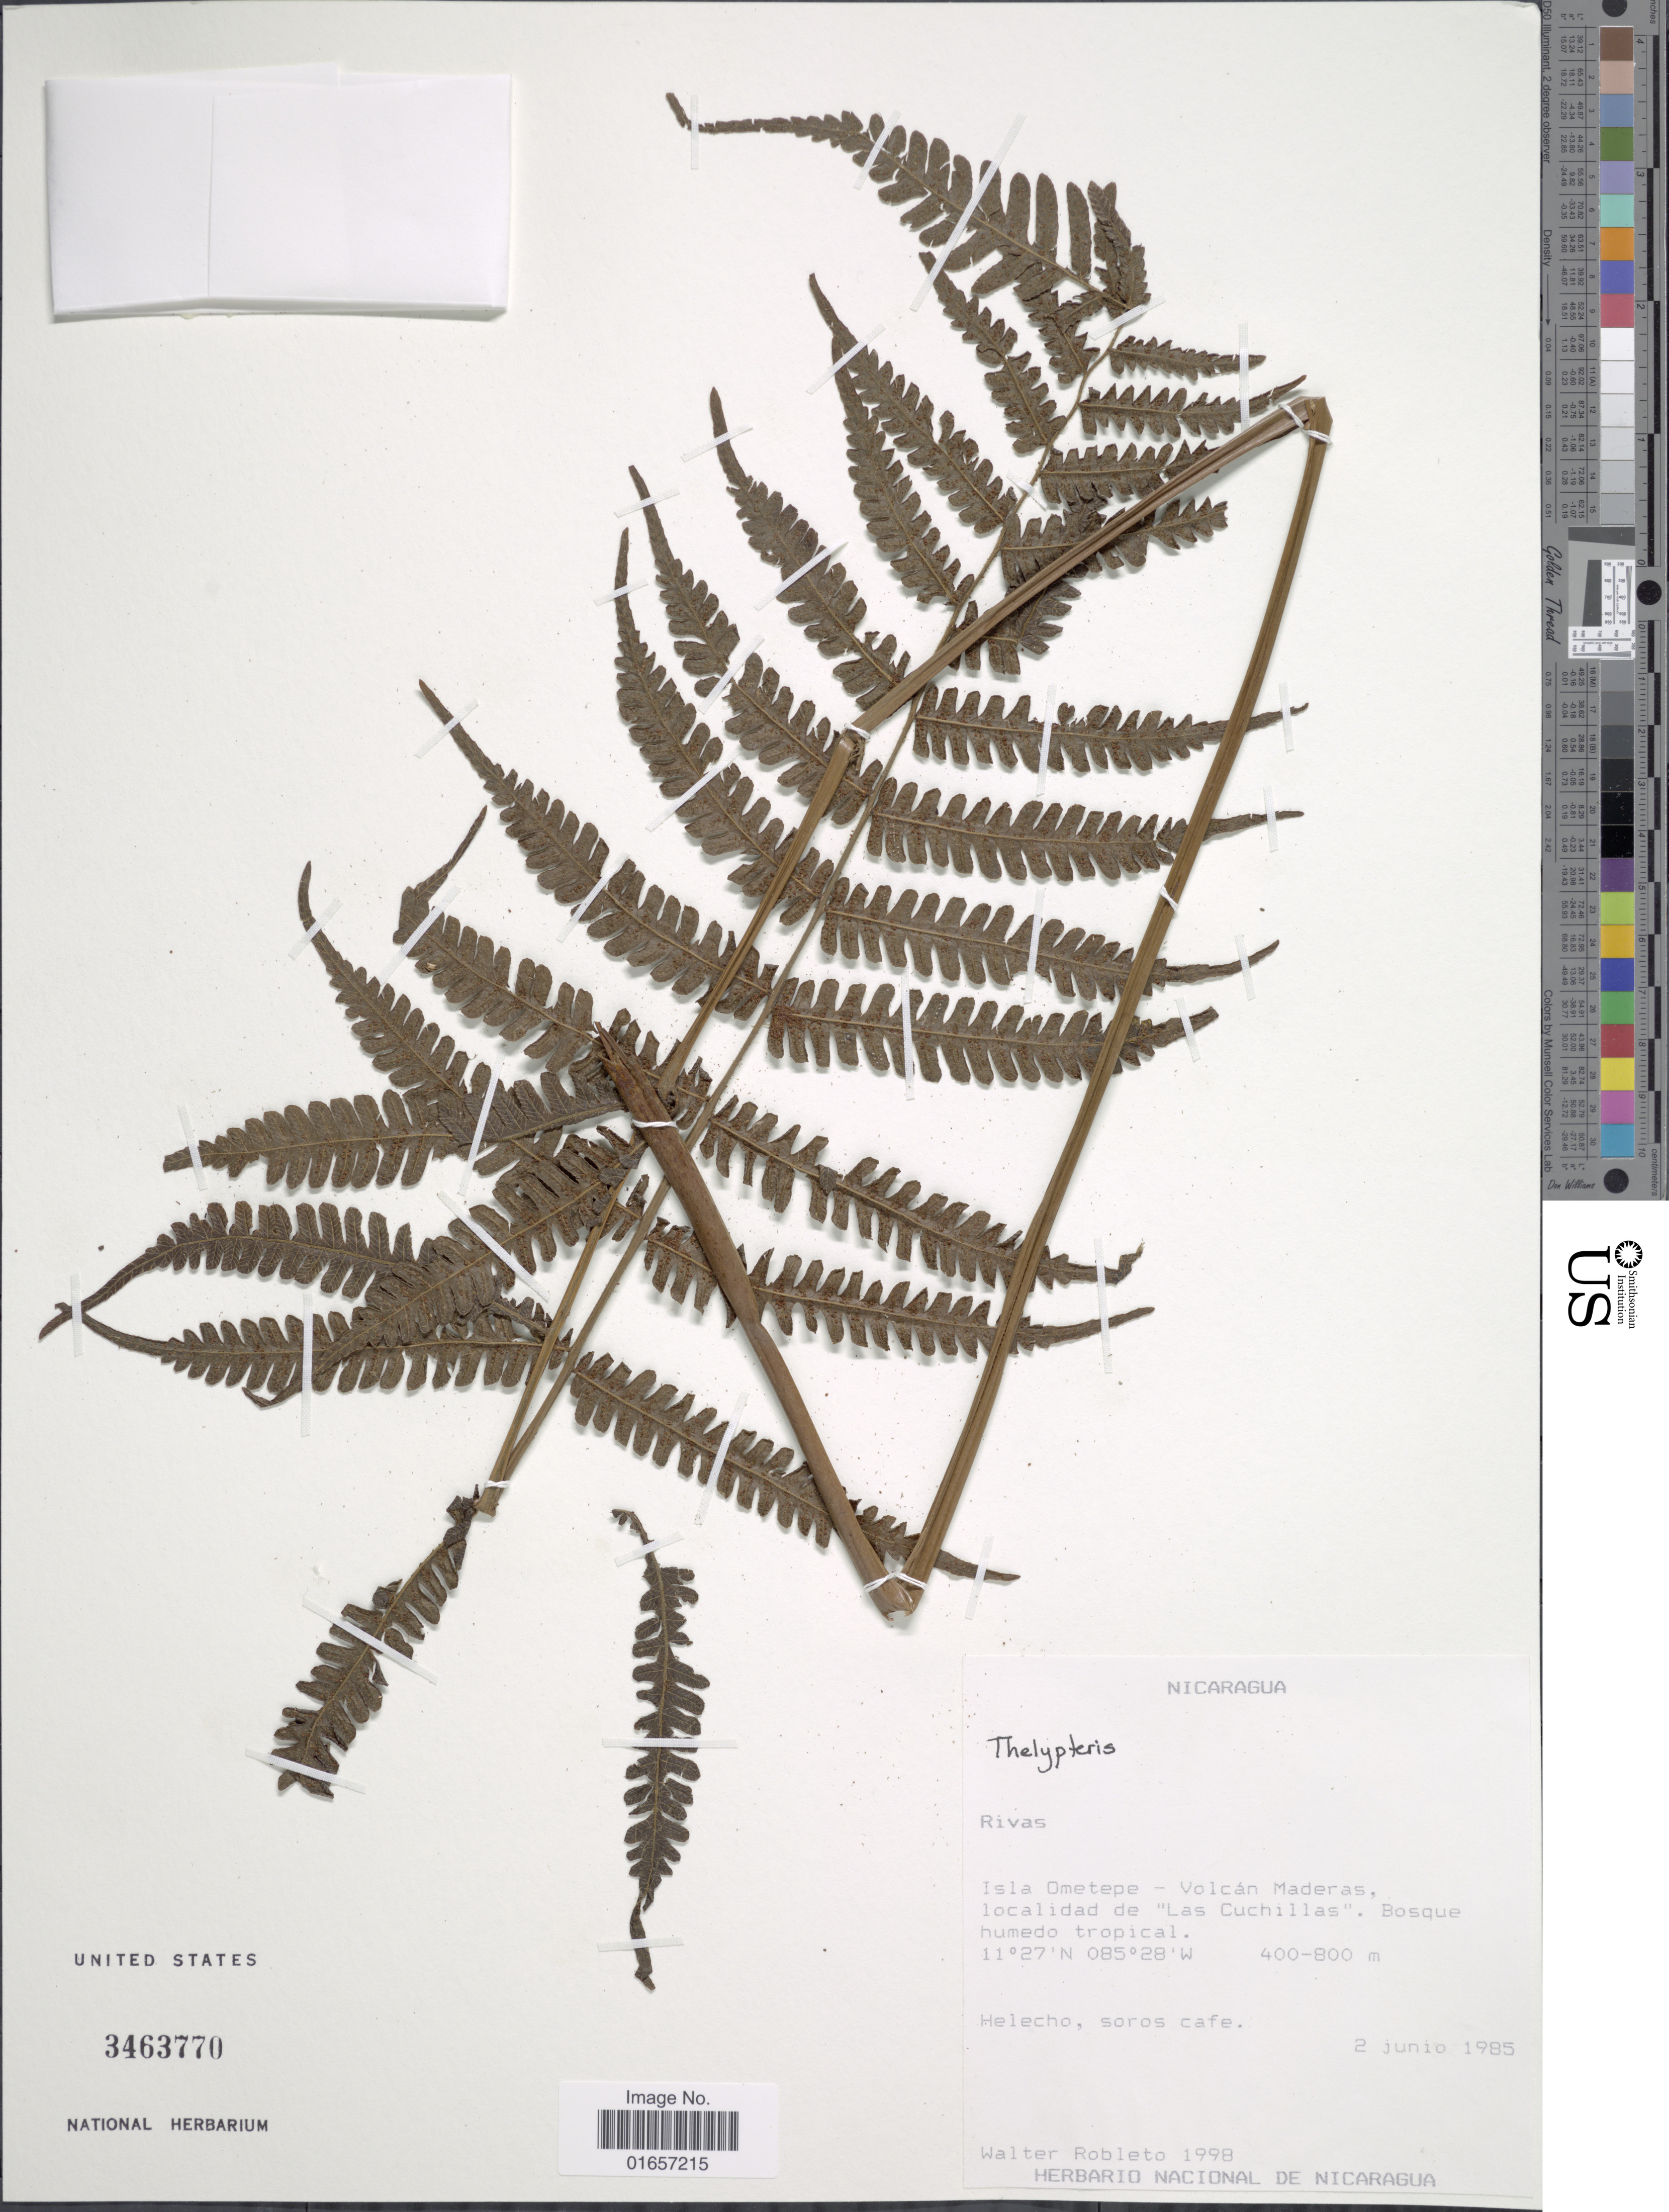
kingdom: Plantae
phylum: Tracheophyta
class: Polypodiopsida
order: Polypodiales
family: Thelypteridaceae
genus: Christella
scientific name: Christella dentata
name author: (Forssk.) Brownsey & Jermy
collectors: W. Robleto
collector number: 1998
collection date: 1985-06-02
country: Nicaragua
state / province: Rivas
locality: Isla Ometepe, Volcán Madera, localidad de "Las Cuchillas". Bosque humedo tropical, Helecho, soros cafe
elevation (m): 400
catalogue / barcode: US 3463770